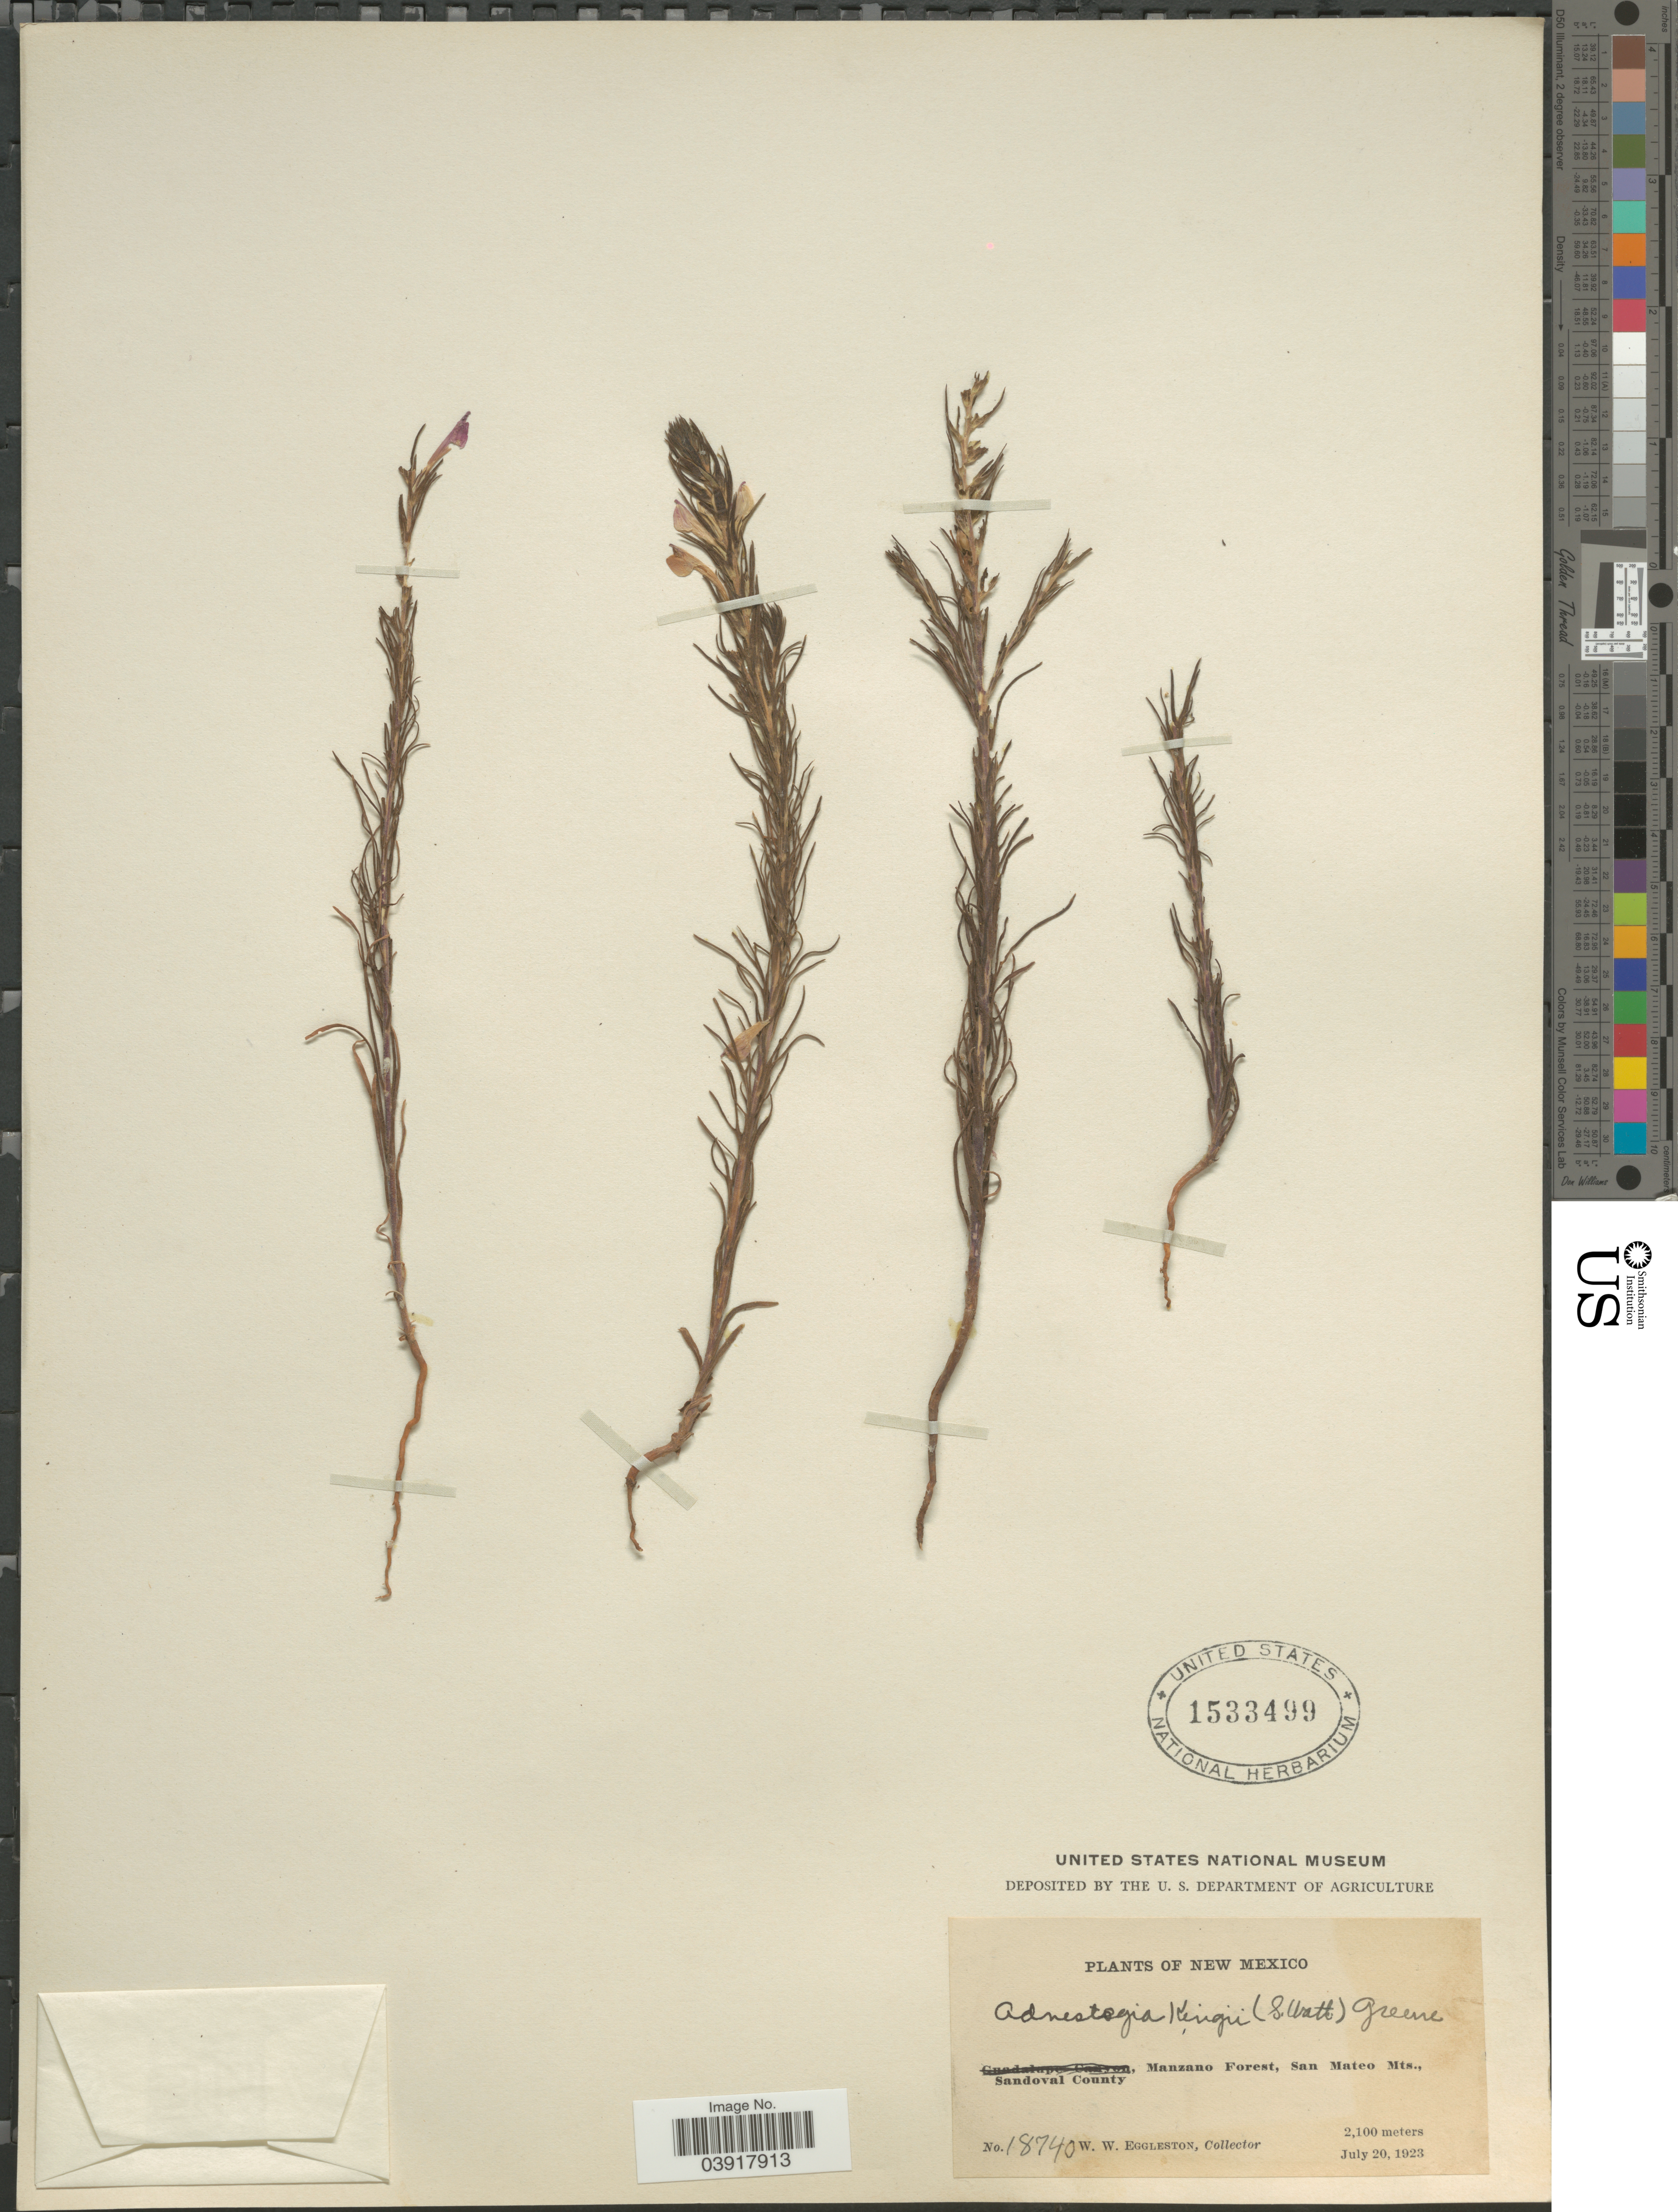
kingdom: Plantae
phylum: Tracheophyta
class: Magnoliopsida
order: Lamiales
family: Orobanchaceae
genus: Orthocarpus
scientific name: Orthocarpus purpureo-albus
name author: A. Gray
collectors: W. W. Eggleston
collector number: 18740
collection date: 1923-07-20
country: United States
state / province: New Mexico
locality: Manzano Forest, San Mateo Mts., Sandoval County.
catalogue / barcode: US 1533499